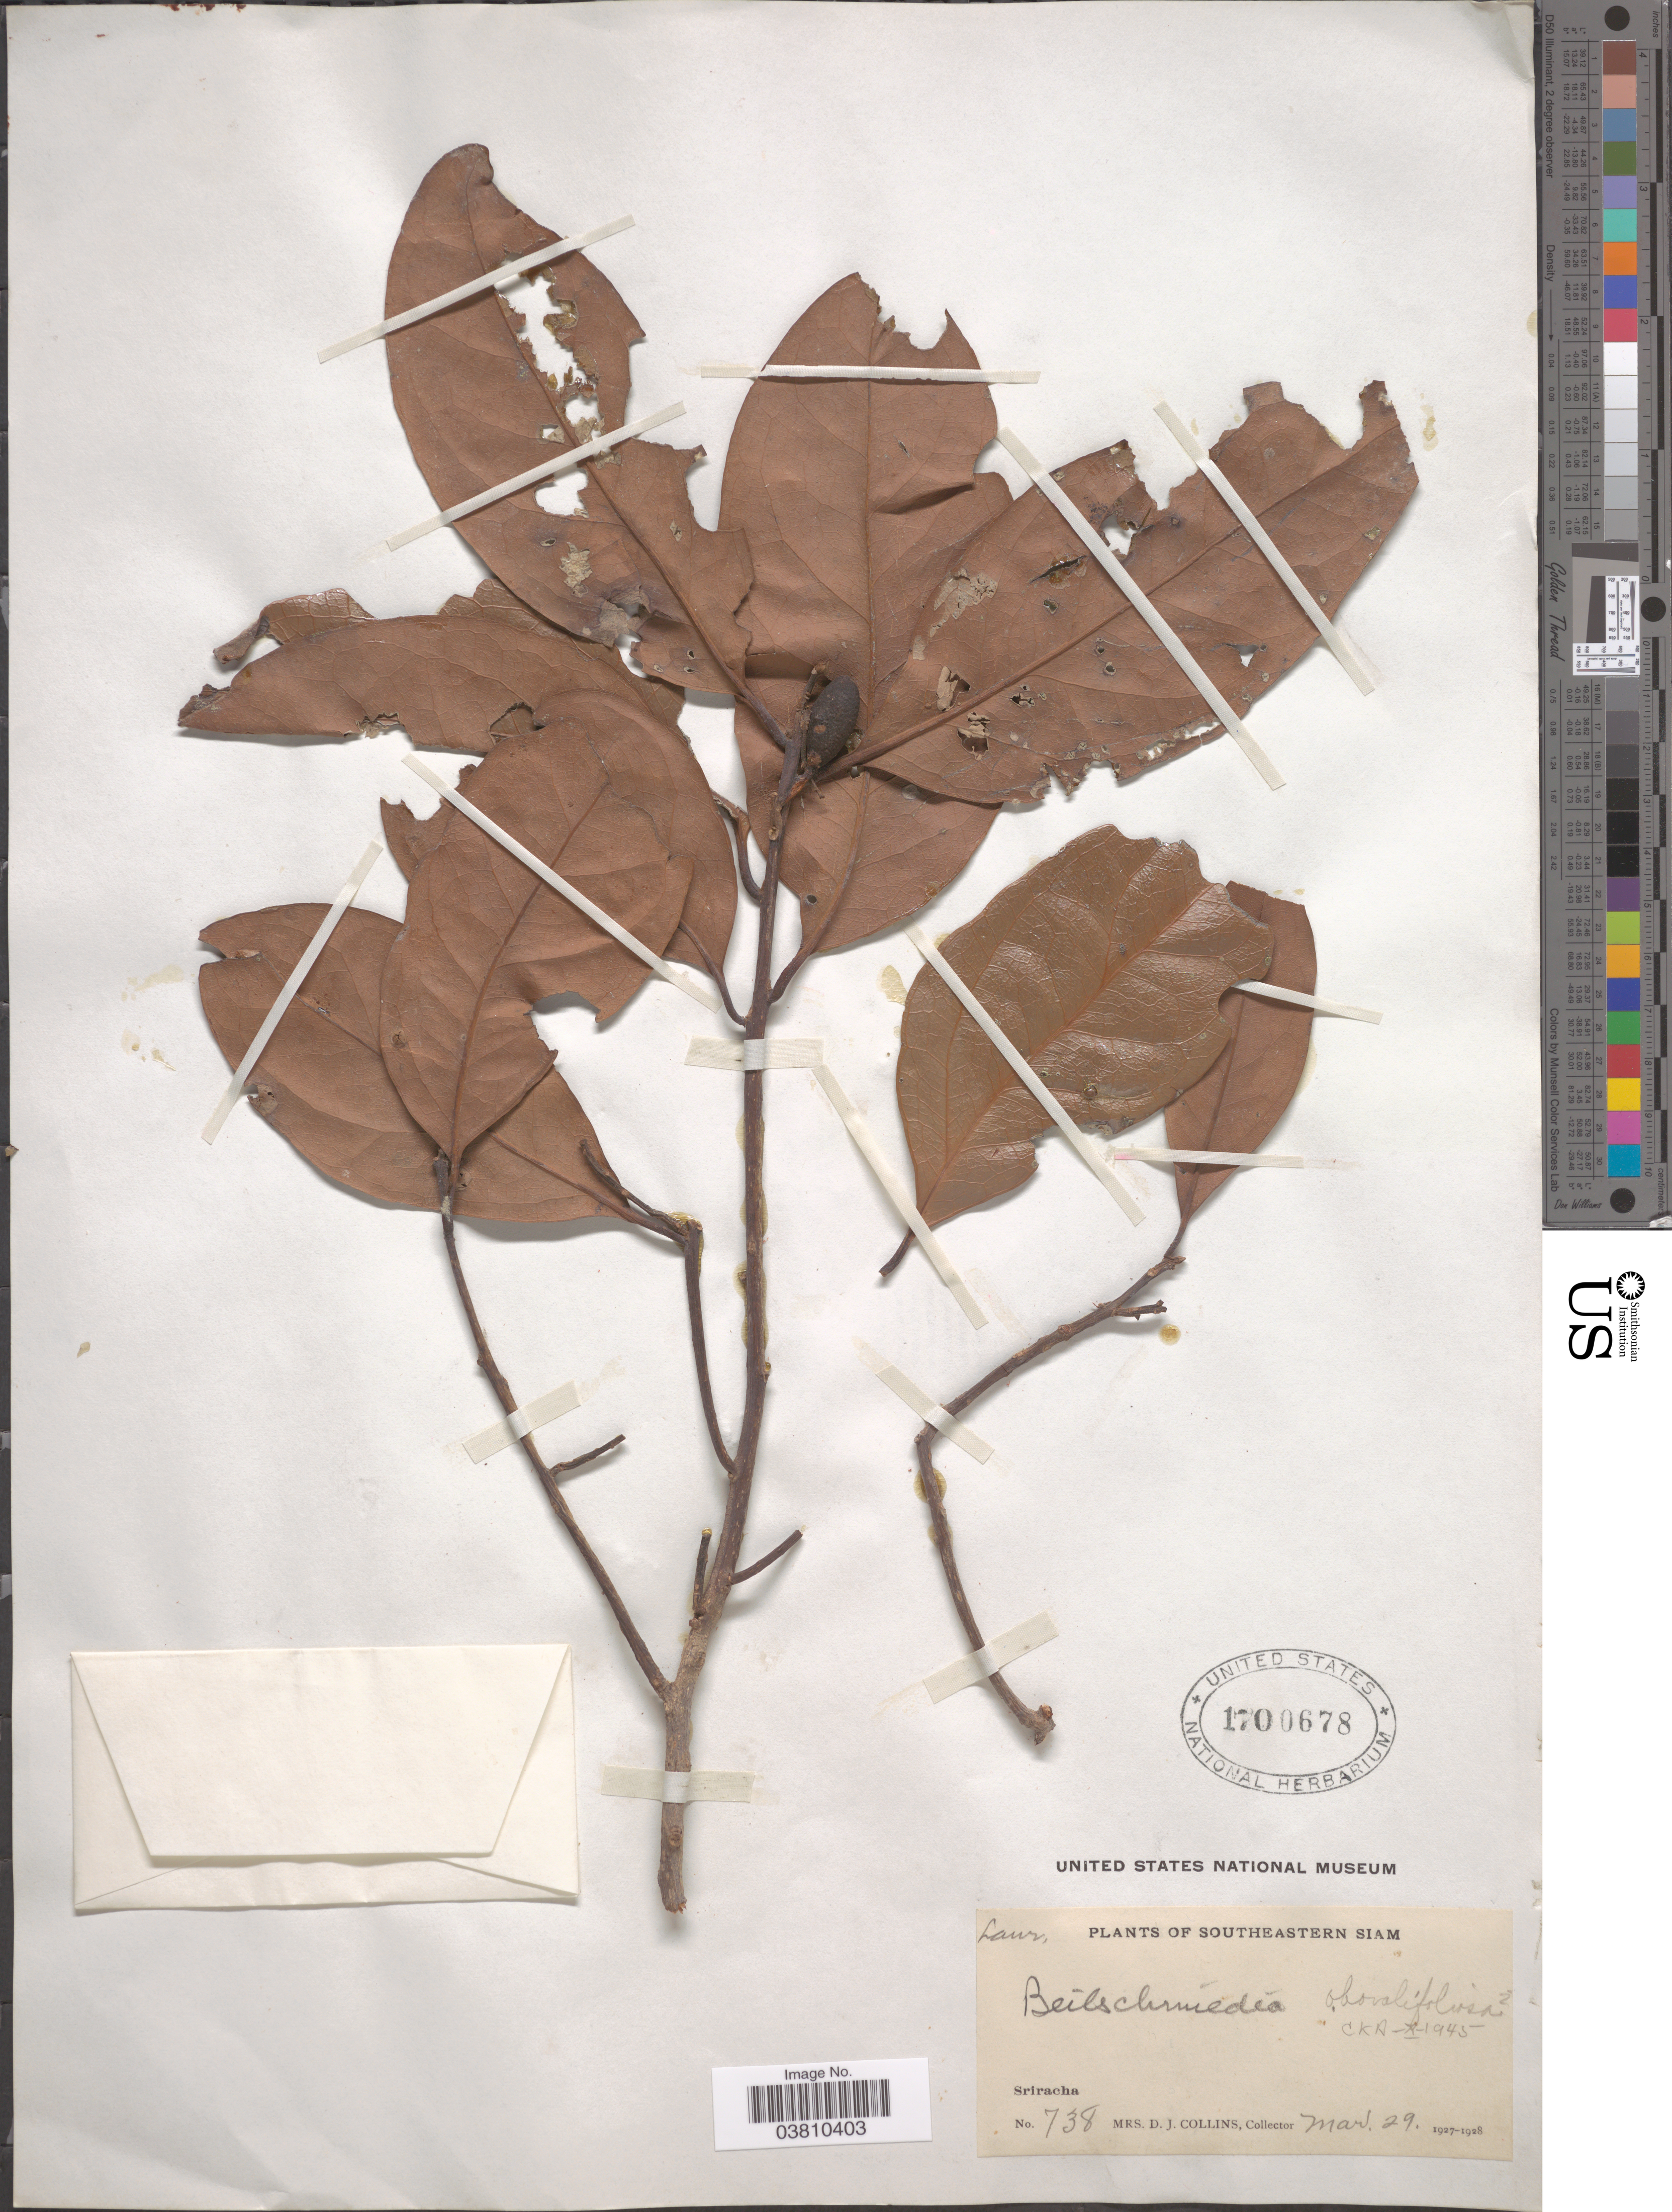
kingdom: Plantae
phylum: Tracheophyta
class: Magnoliopsida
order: Laurales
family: Lauraceae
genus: Beilschmiedia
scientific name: Beilschmiedia obovalifoliosa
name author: Lecomte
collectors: Mrs. D. J. Collins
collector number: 738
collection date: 1927-03-29/1928-03-29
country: Thailand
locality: Southeastern Siam. Sriracha.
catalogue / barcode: US 1700678